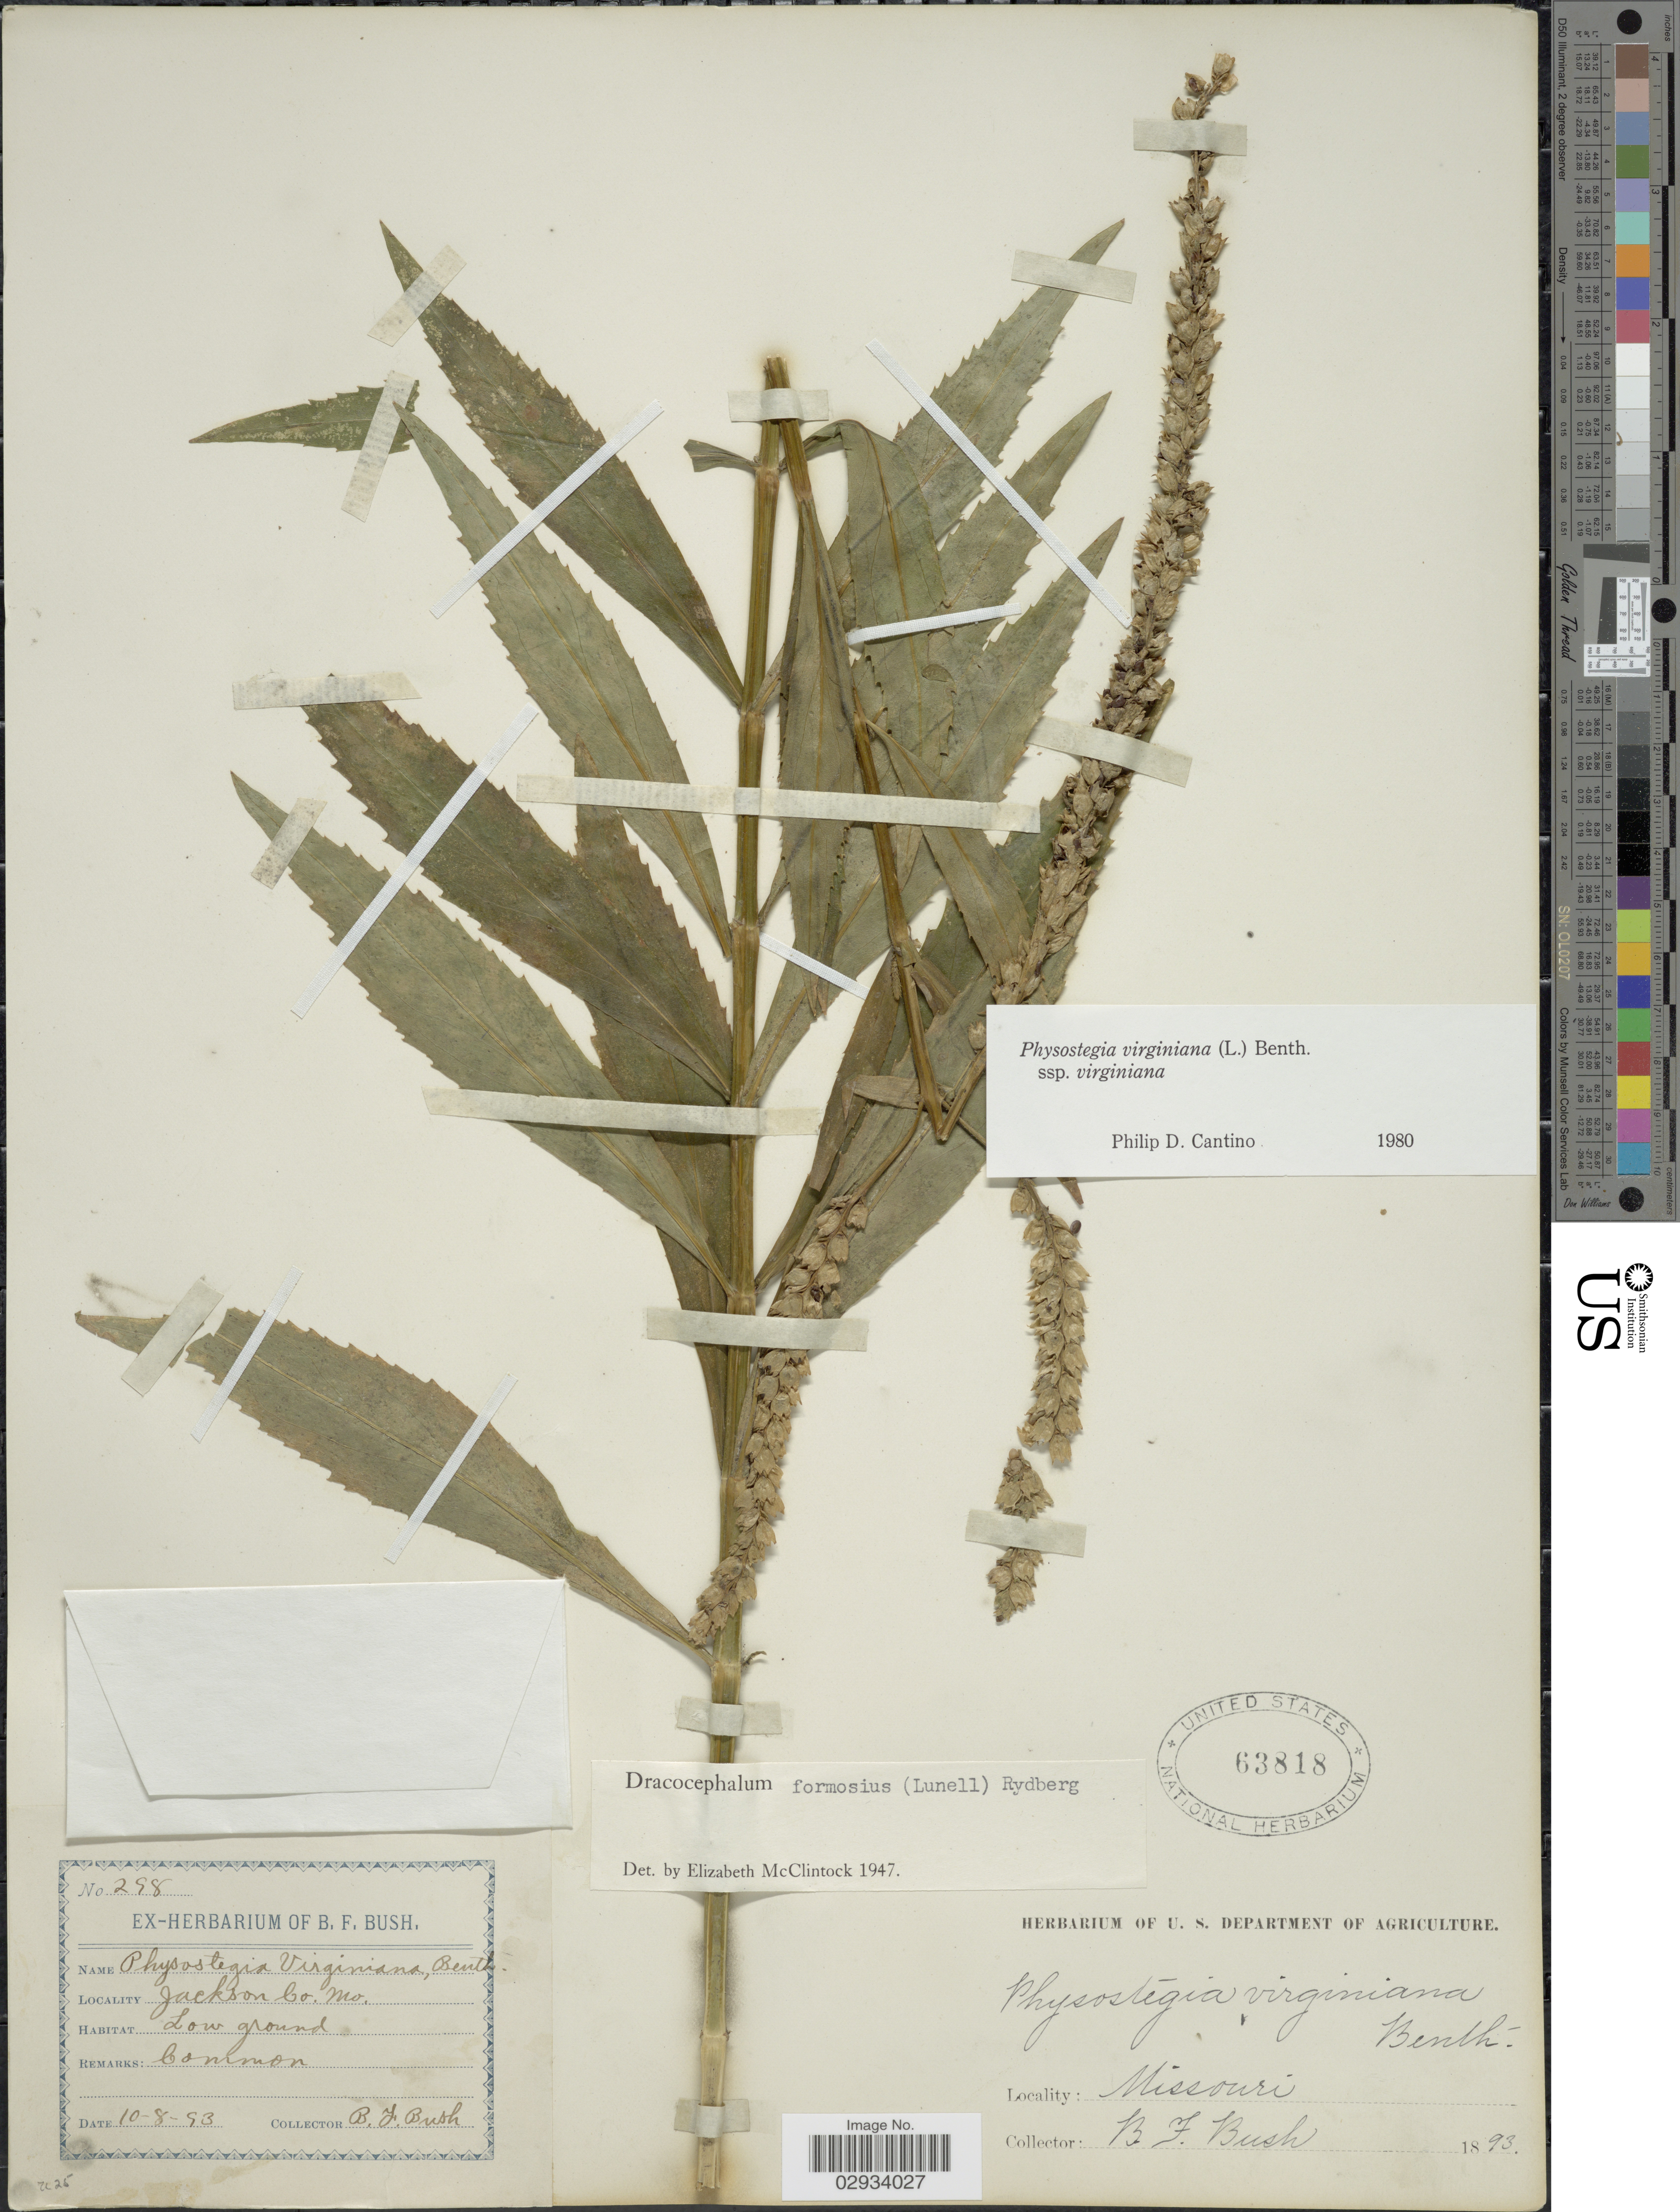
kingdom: Plantae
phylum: Tracheophyta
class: Magnoliopsida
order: Lamiales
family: Lamiaceae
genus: Physostegia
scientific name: Physostegia virginiana subsp. virginiana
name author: (L.) Benth.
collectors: B. F. Bush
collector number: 298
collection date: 1893-10-08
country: United States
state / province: Missouri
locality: Jackson Co., Mo.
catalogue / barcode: US 63818